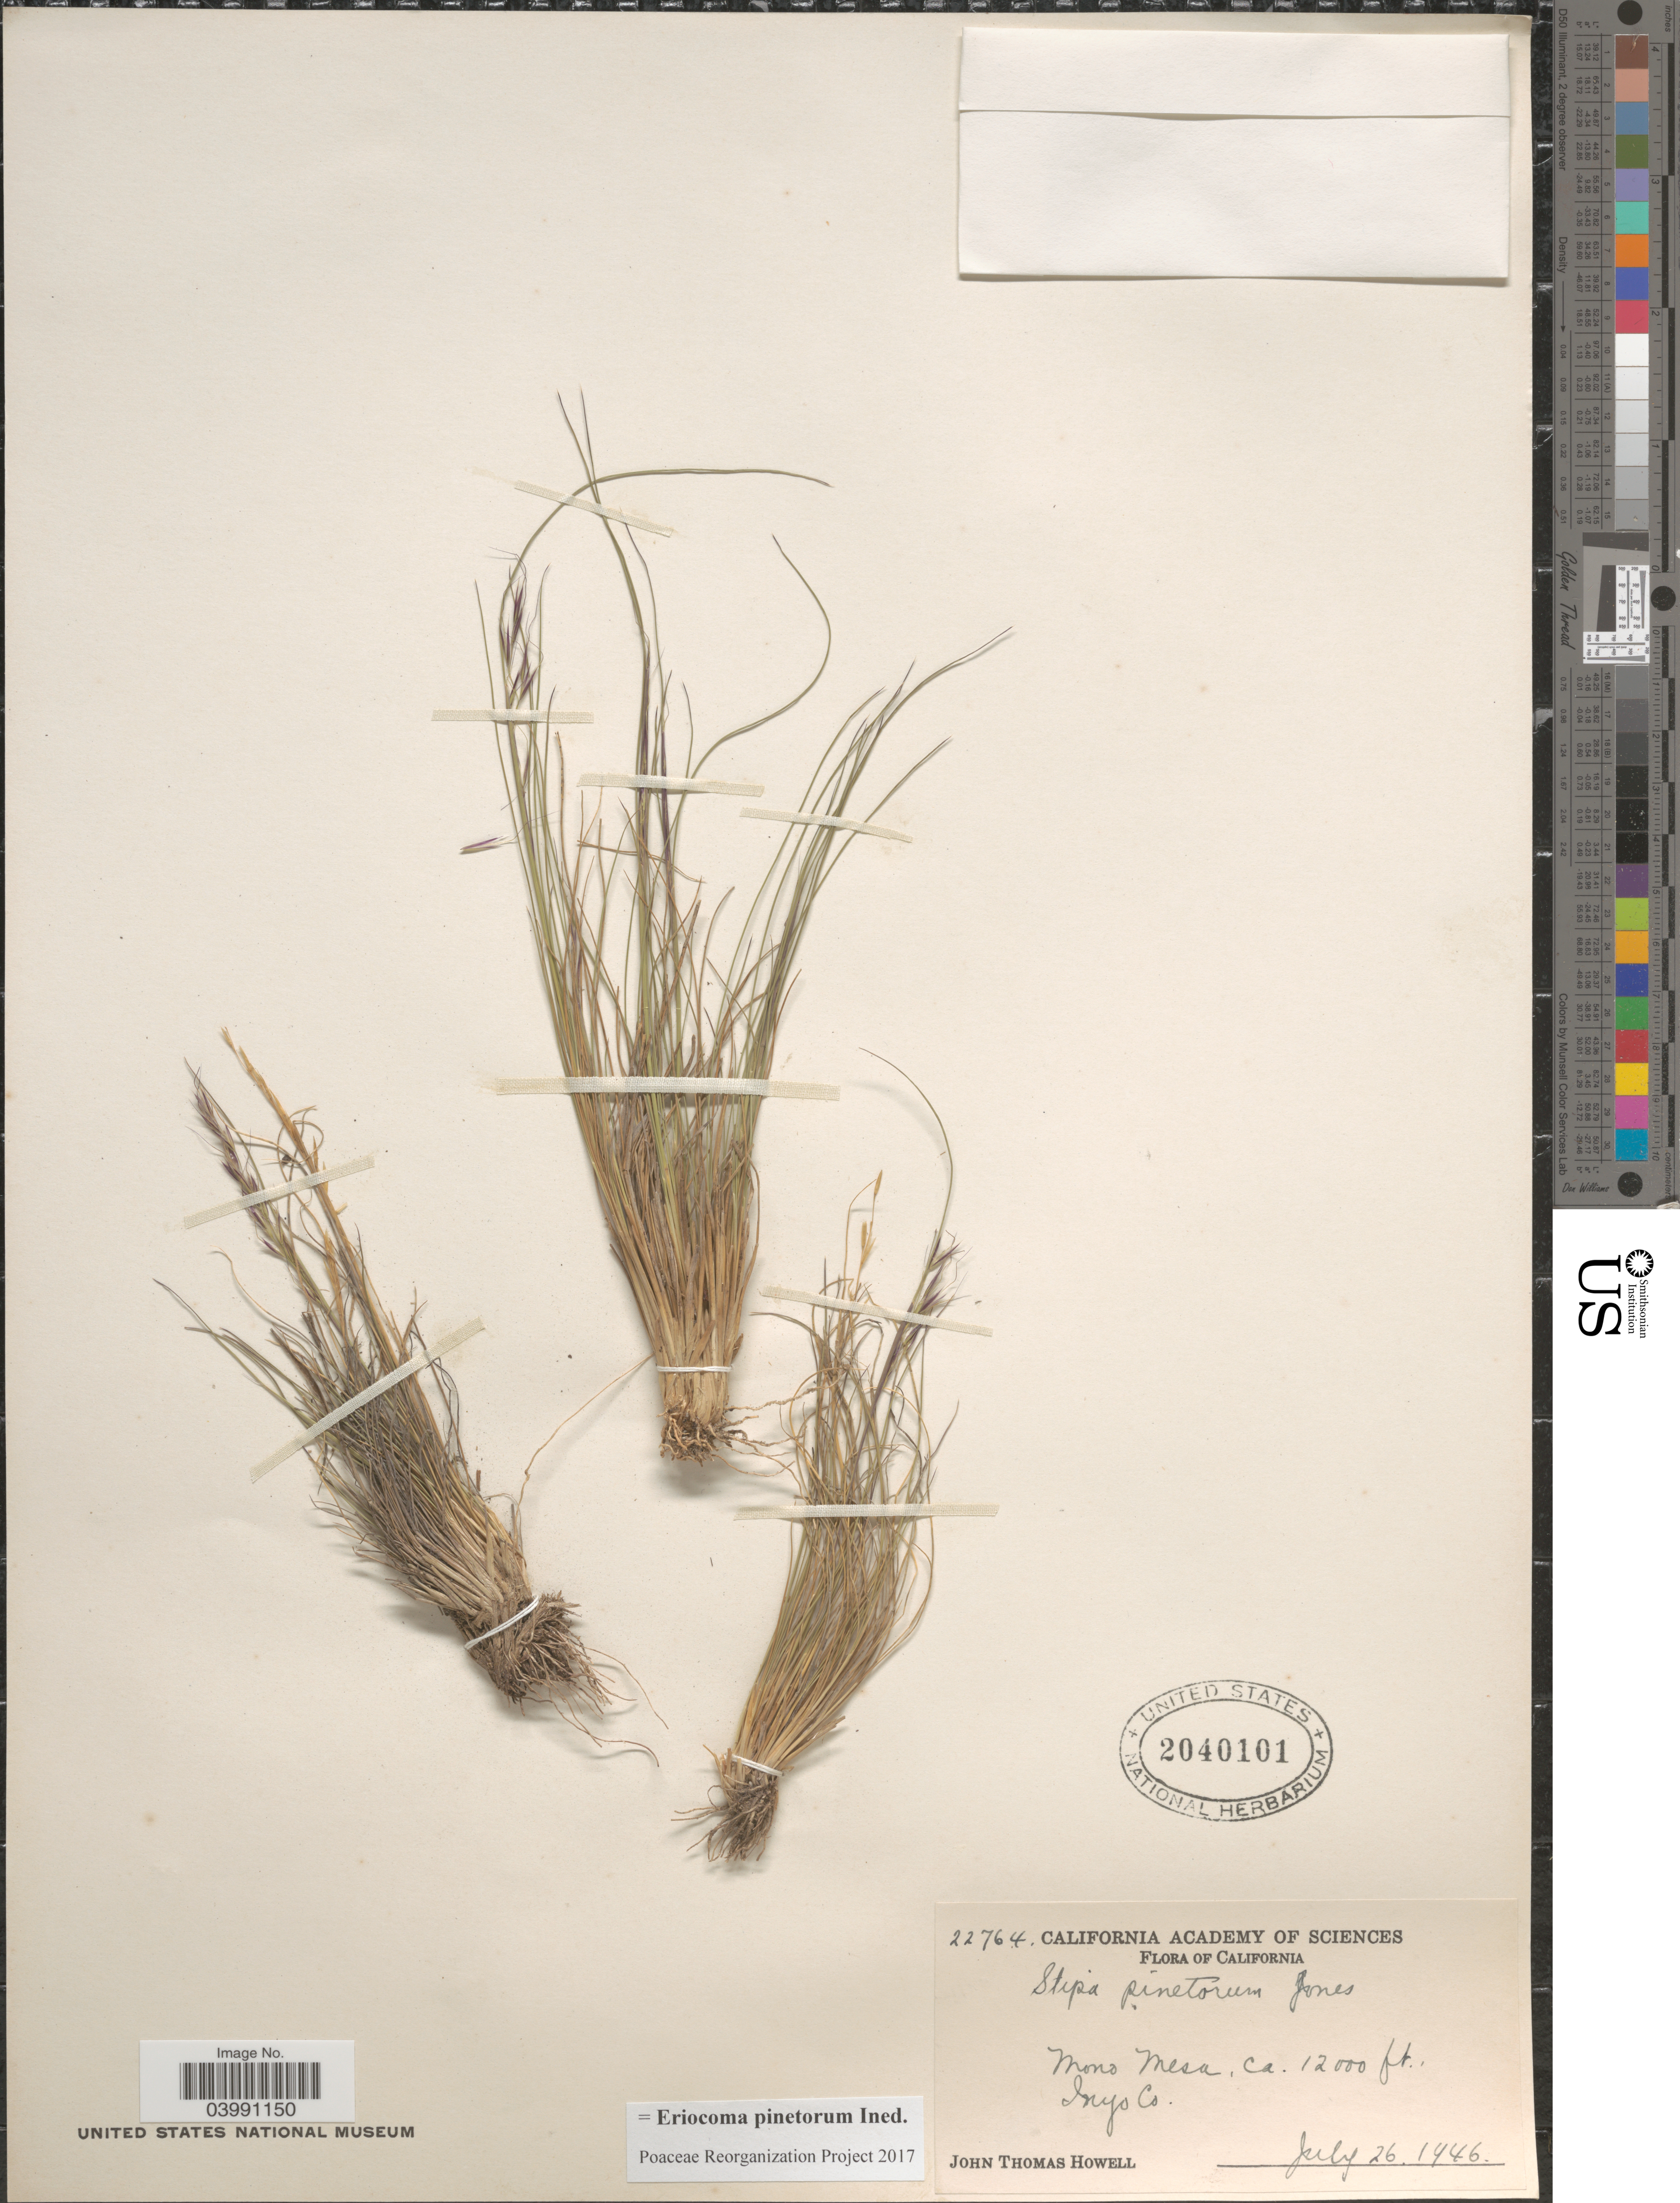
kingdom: Plantae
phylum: Tracheophyta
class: Liliopsida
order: Poales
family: Poaceae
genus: Eriocoma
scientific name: Eriocoma pinetorum ined.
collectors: J. T. Howell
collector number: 22764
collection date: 1946-07-26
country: United States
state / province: California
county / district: Inyo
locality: Mono Mesa, Ca. Inyo Co.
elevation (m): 3658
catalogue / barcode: US 2040101